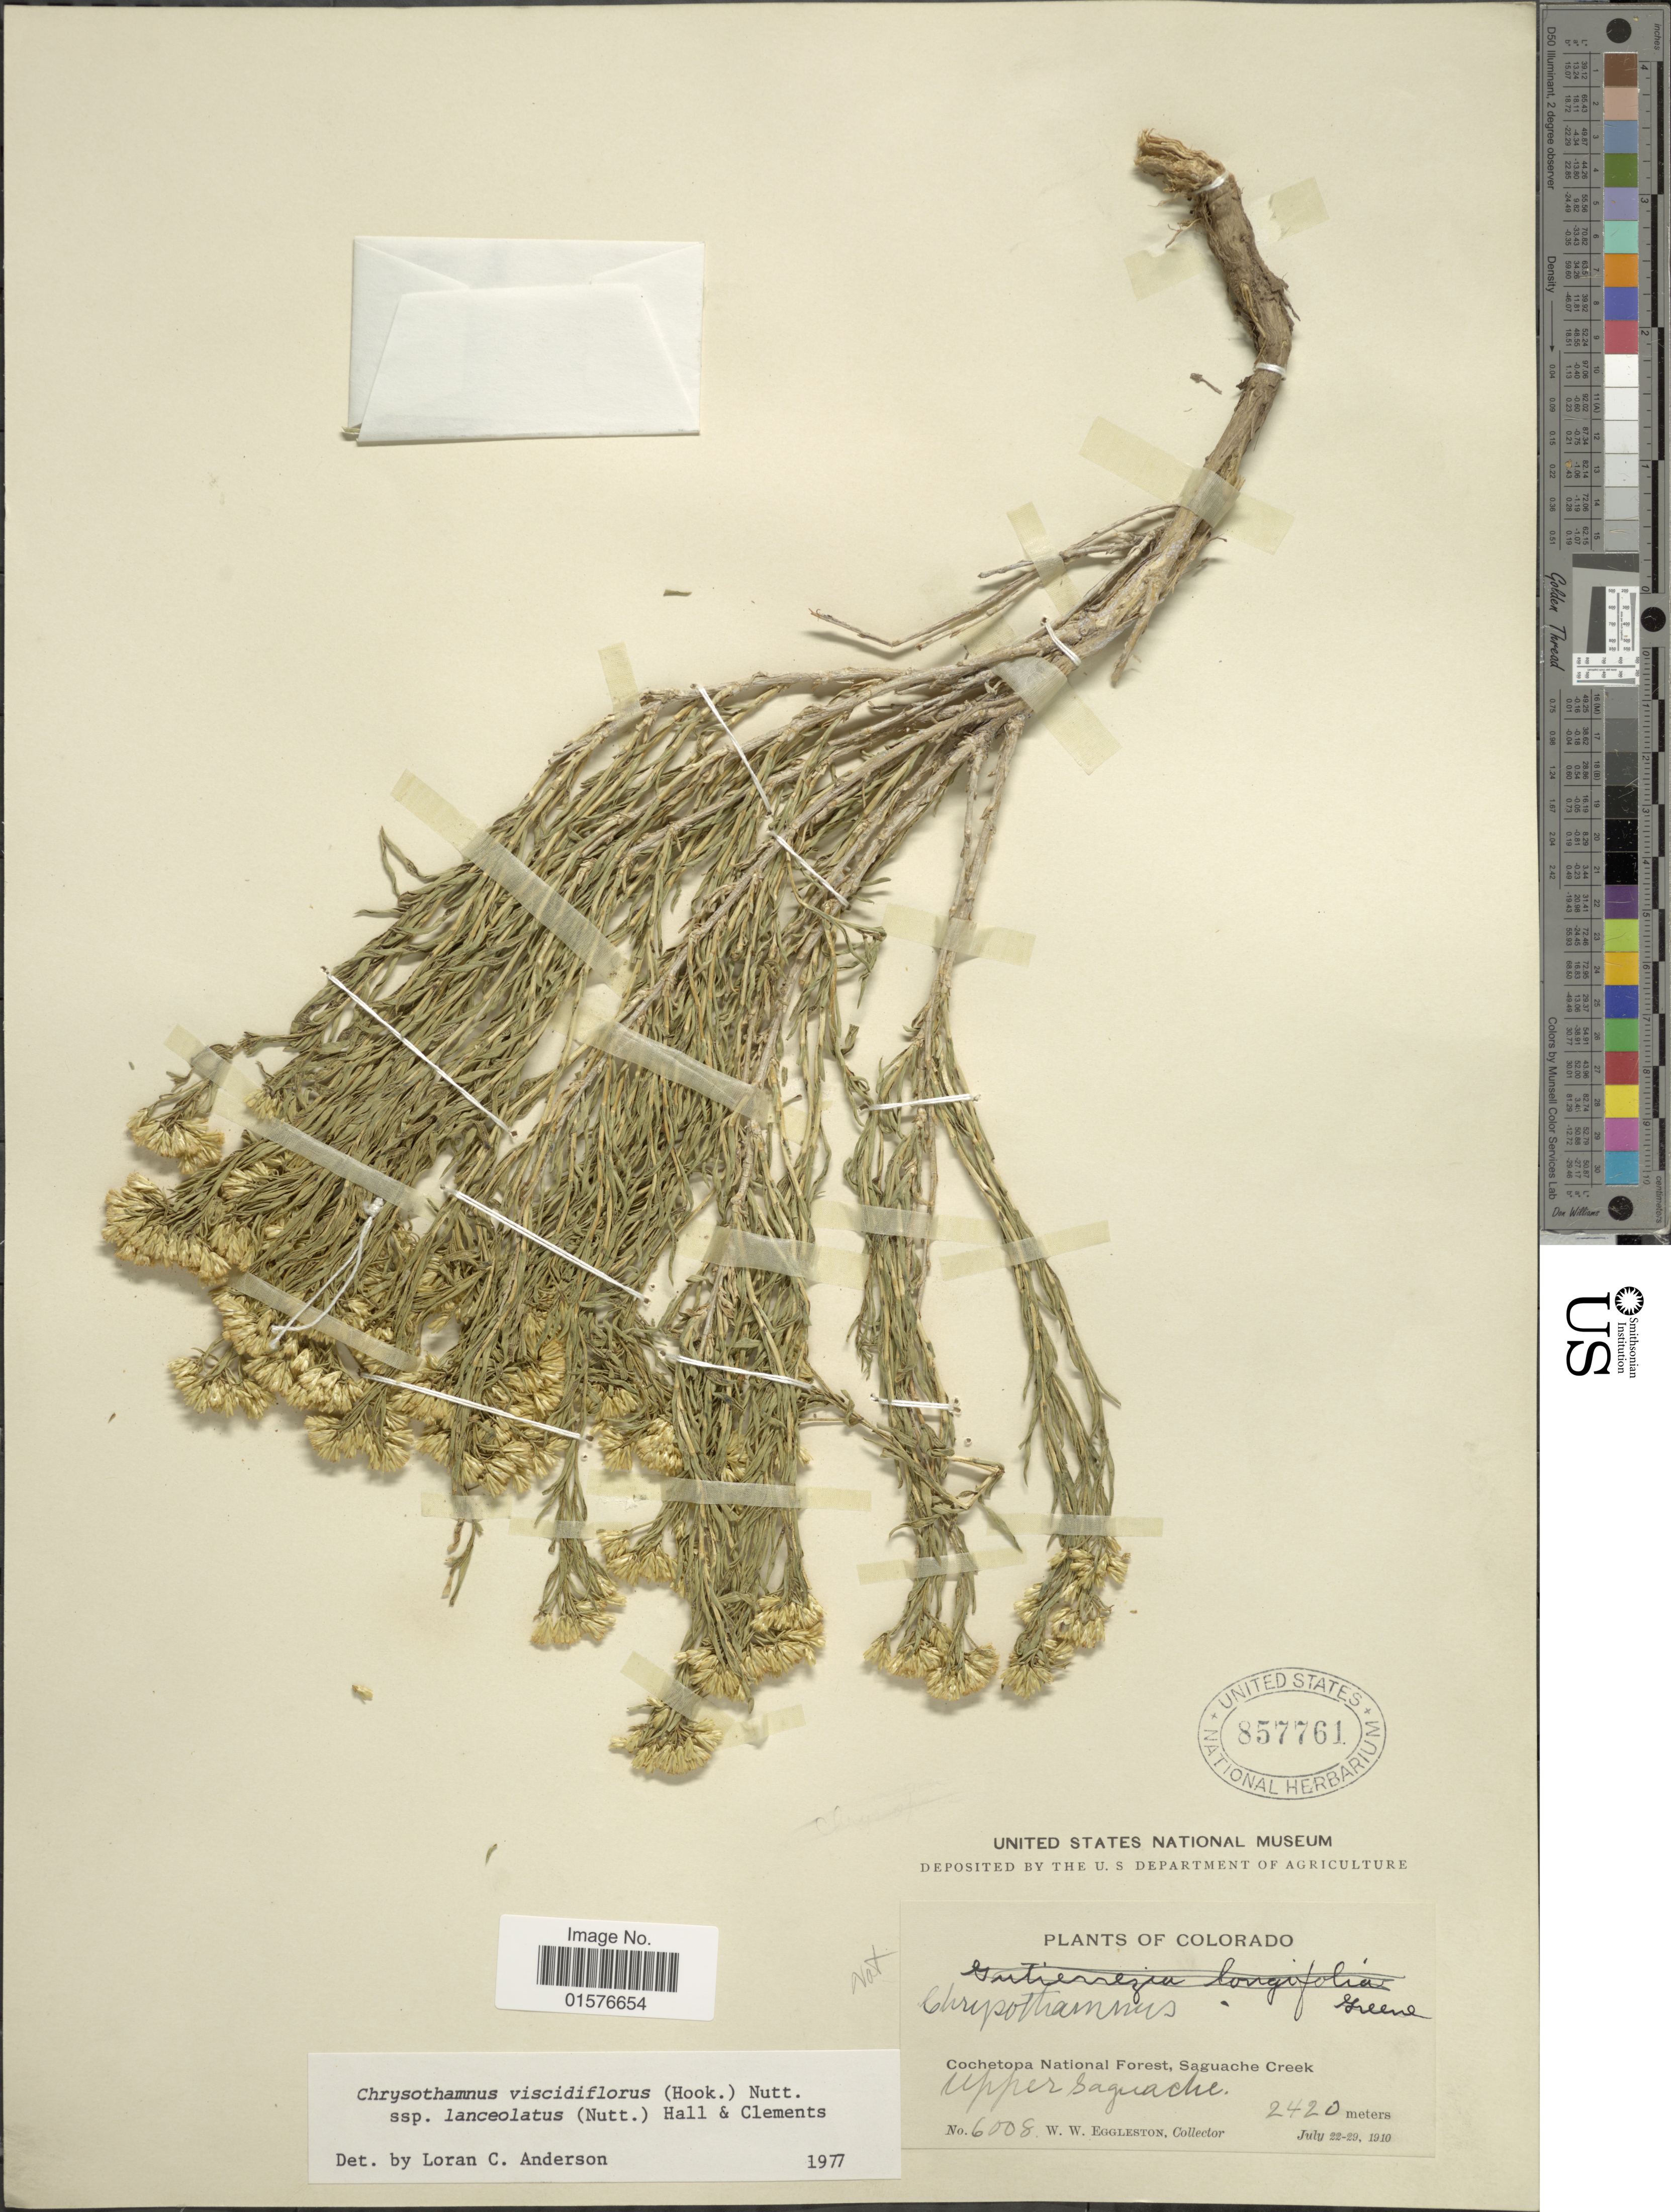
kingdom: Plantae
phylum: Tracheophyta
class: Magnoliopsida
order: Asterales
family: Asteraceae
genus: Chrysothamnus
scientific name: Chrysothamnus viscidiflorus subsp. lanceolatus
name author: (Nutt.) H.M. Hall & Clem.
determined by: Urbatsch, Lowell E., Curator (LSU), Louisiana State University (UNITED STATES)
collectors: W. W. Eggleston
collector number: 6008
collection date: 1910-07-22/1910-07-29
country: United States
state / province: Colorado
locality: Cochetopa National Forest, Saguache Creek, upper Saguache.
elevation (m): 2420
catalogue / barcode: US 857761